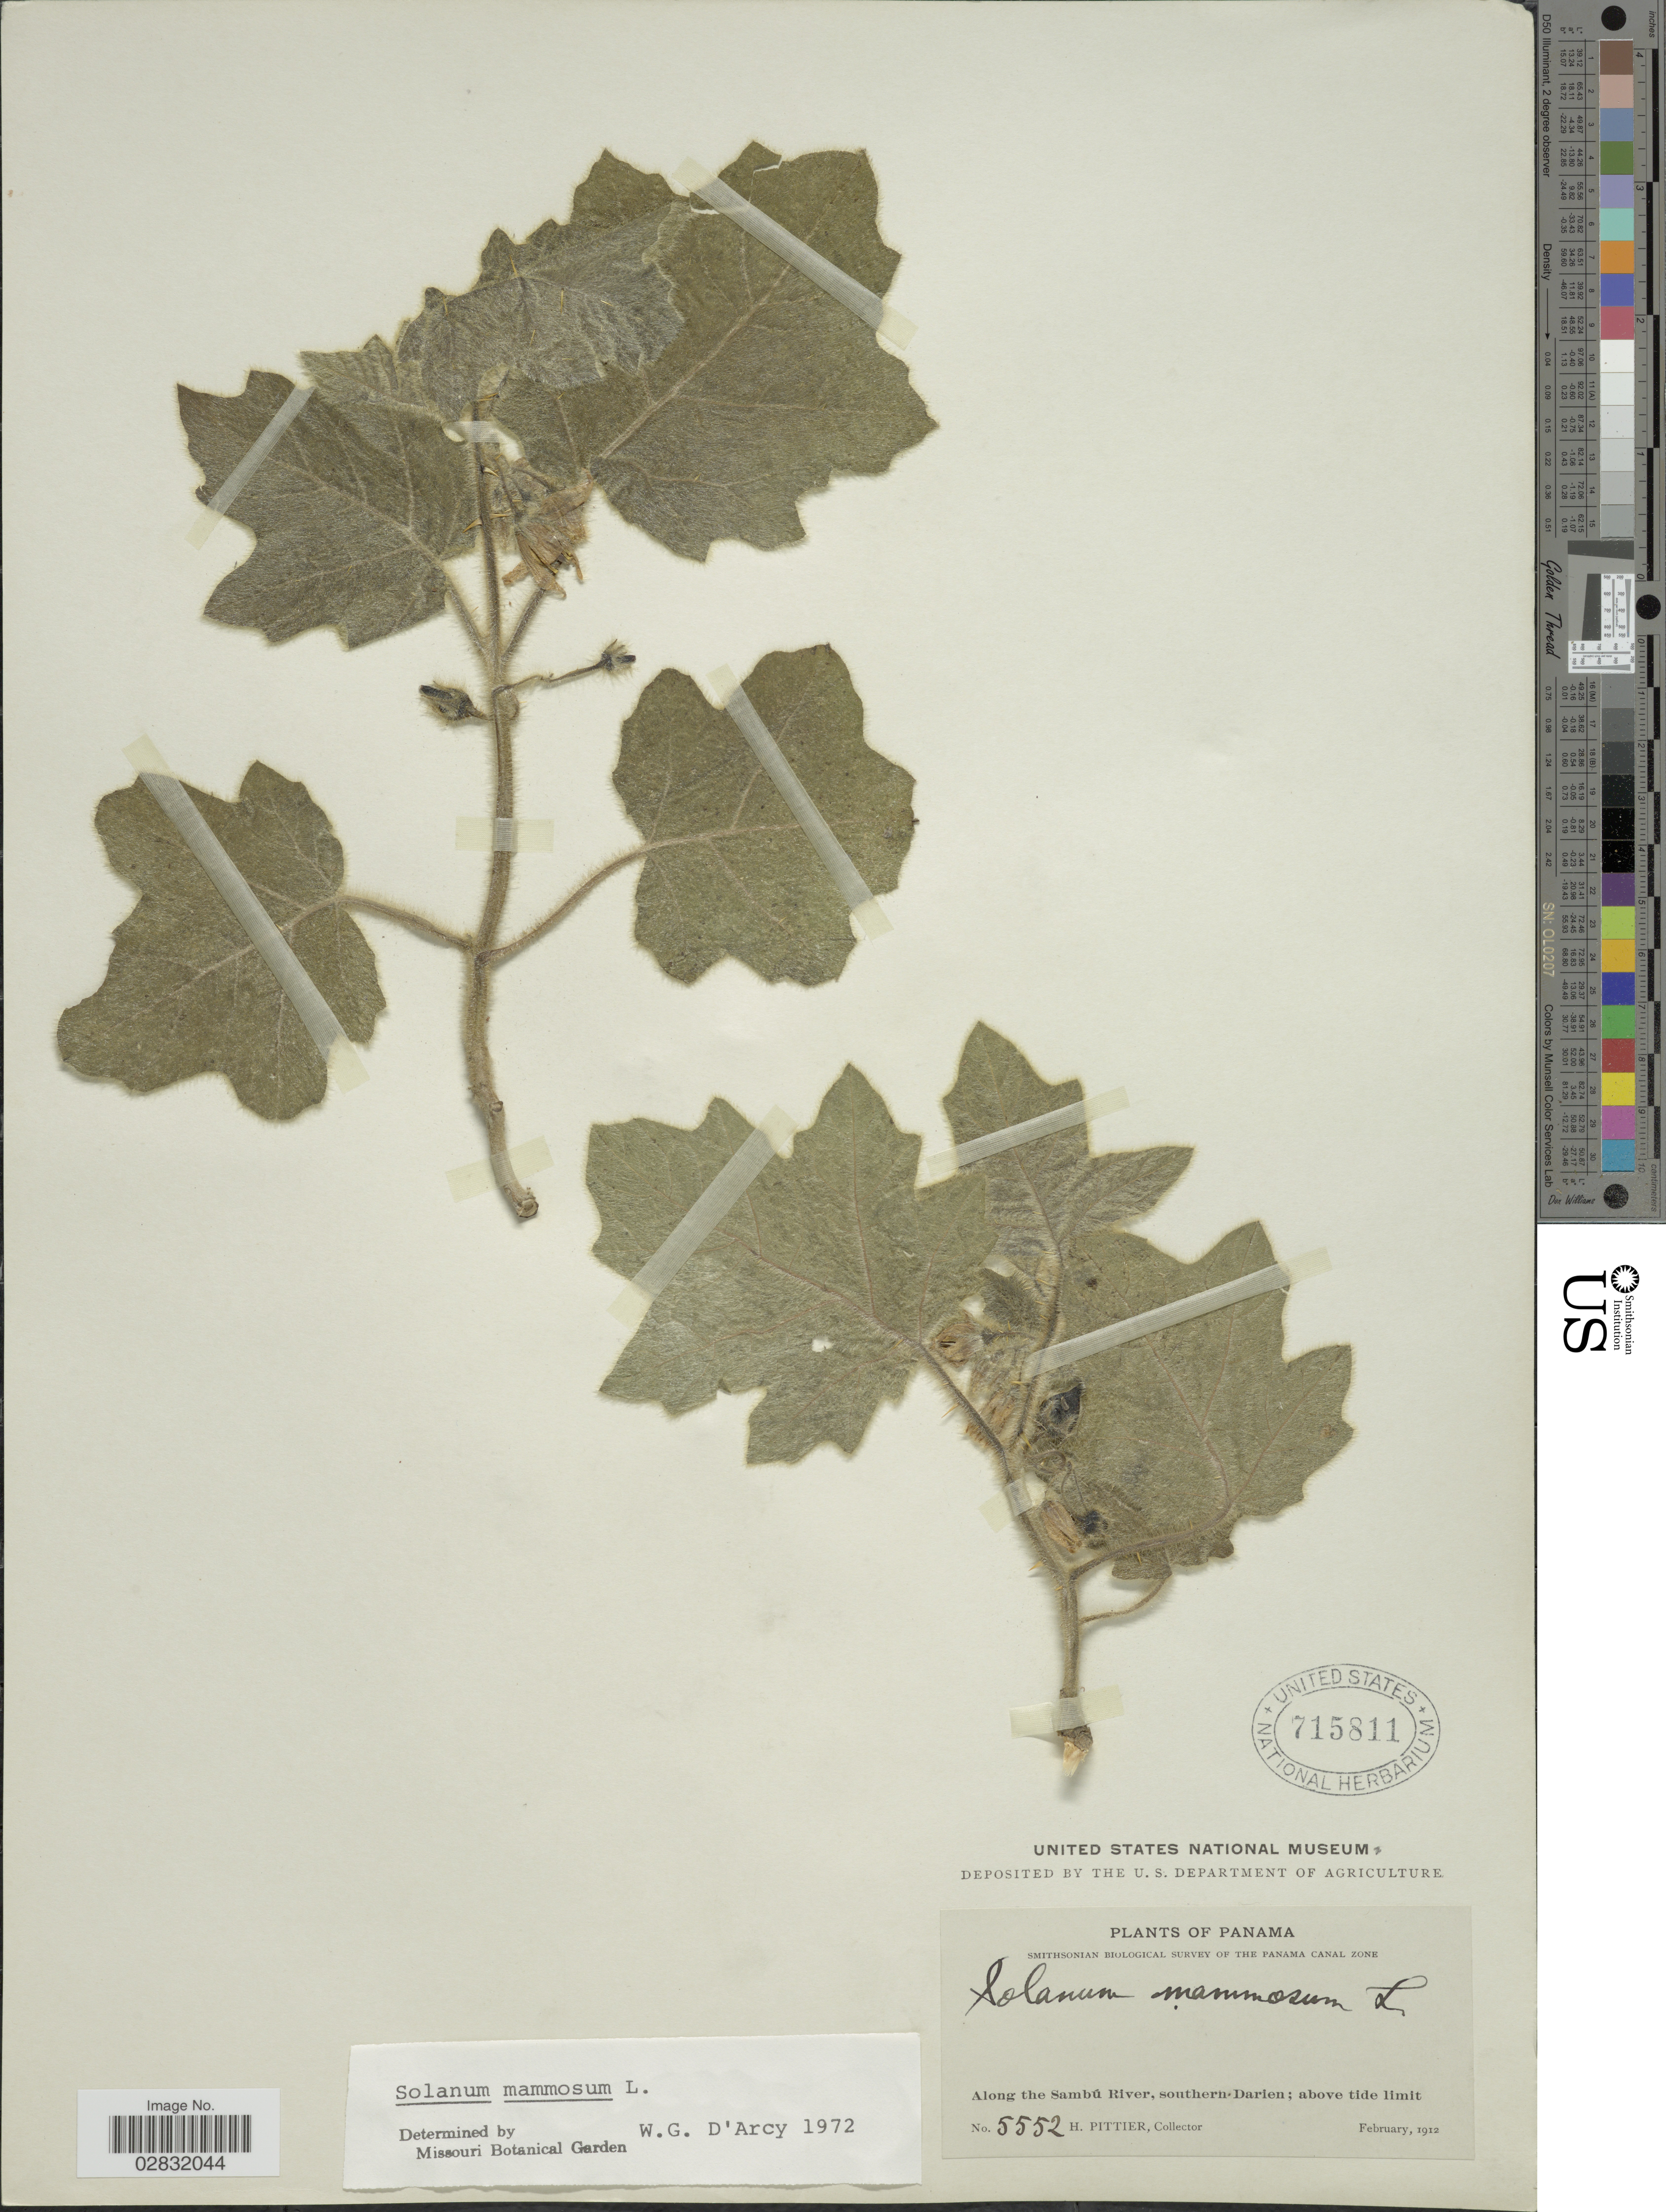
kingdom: Plantae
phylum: Tracheophyta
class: Magnoliopsida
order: Solanales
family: Solanaceae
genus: Solanum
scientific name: Solanum mammosum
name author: L.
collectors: H. F. Pittier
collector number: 5552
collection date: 1912-02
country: Panama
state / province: Darién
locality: Along the Sambú River, southern Darien.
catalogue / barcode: US 715811